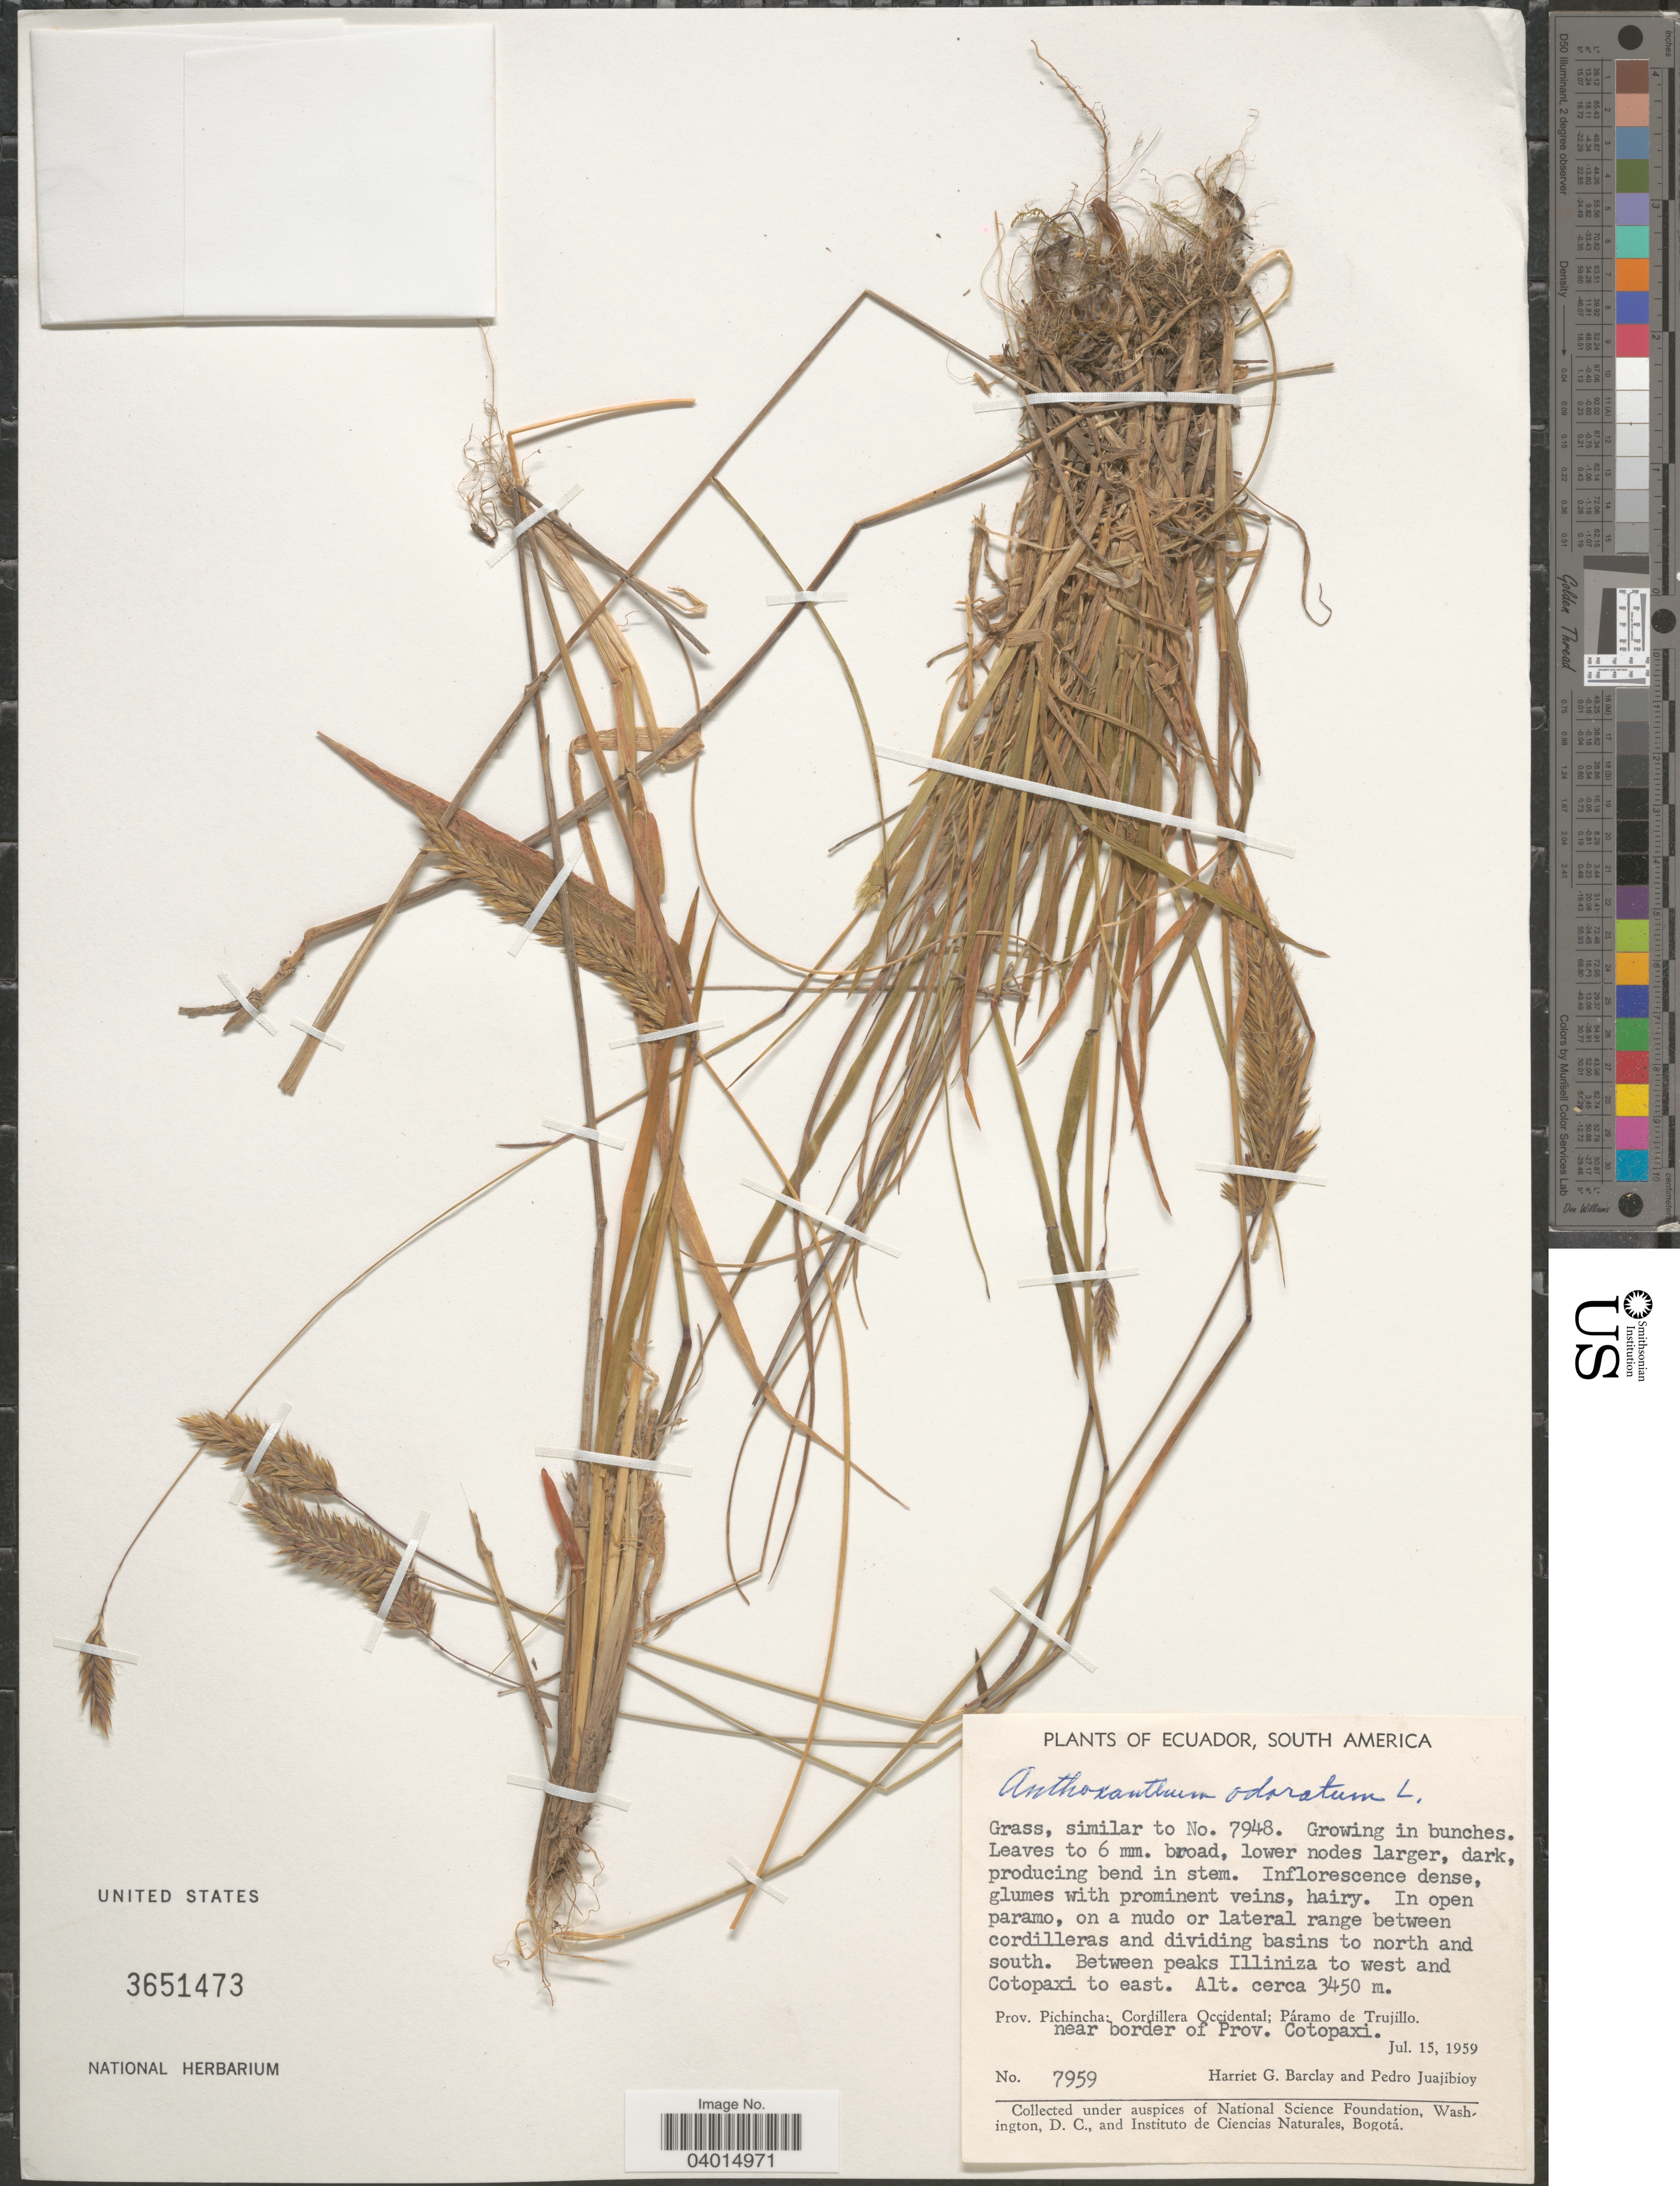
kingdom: Plantae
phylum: Tracheophyta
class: Liliopsida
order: Poales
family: Poaceae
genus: Anthoxanthum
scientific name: Anthoxanthum odoratum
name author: L.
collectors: H. G. Barclay & P. Juajibioy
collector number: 7959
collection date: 1959-07-15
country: Ecuador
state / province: Pichincha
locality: Between peaks Illiniza to west and Cotopaxi to east. Cordillera Occidental: Páramo de Trujillo. Near border of Prov. Cotopaxi.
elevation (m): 3450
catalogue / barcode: US 3651473